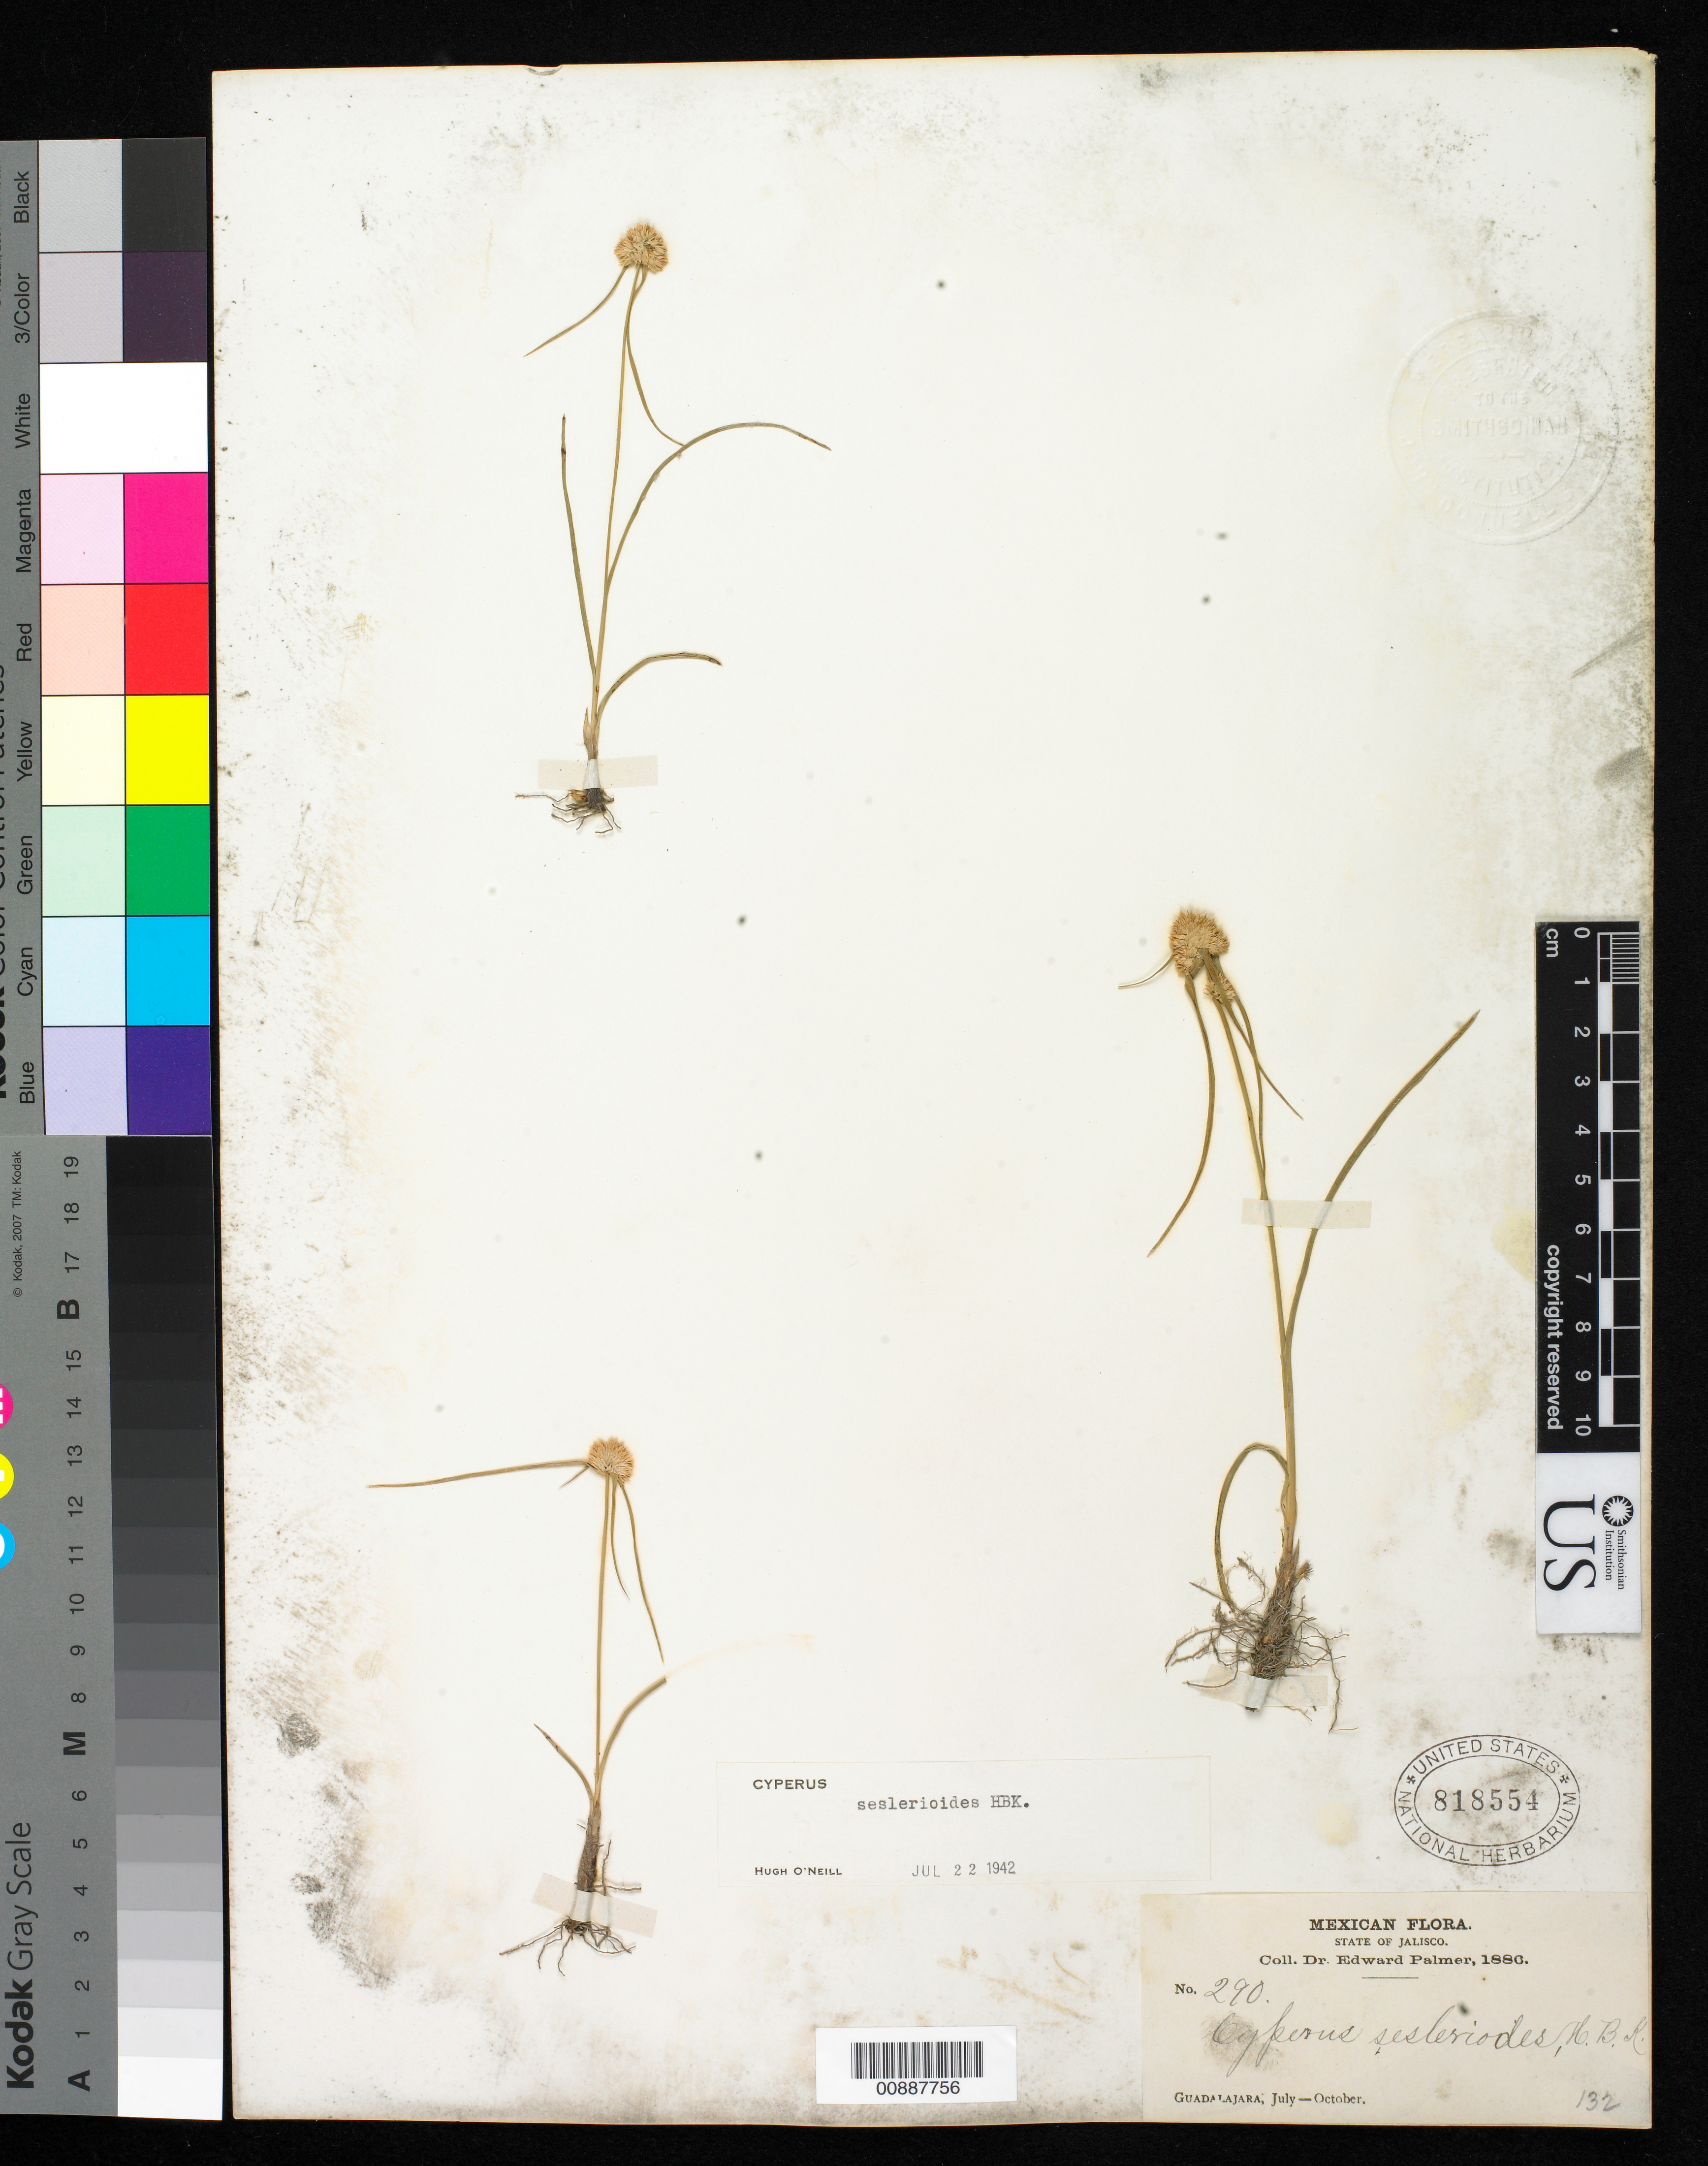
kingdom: Plantae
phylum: Tracheophyta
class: Liliopsida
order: Poales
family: Cyperaceae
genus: Cyperus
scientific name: Cyperus seslerioides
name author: Kunth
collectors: E. Palmer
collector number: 290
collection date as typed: Jul 1886 to -- Oct 1886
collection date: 1886-07/1886-10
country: Mexico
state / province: Jalisco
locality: Guadalajara, Jalisco.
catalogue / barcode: US 818554